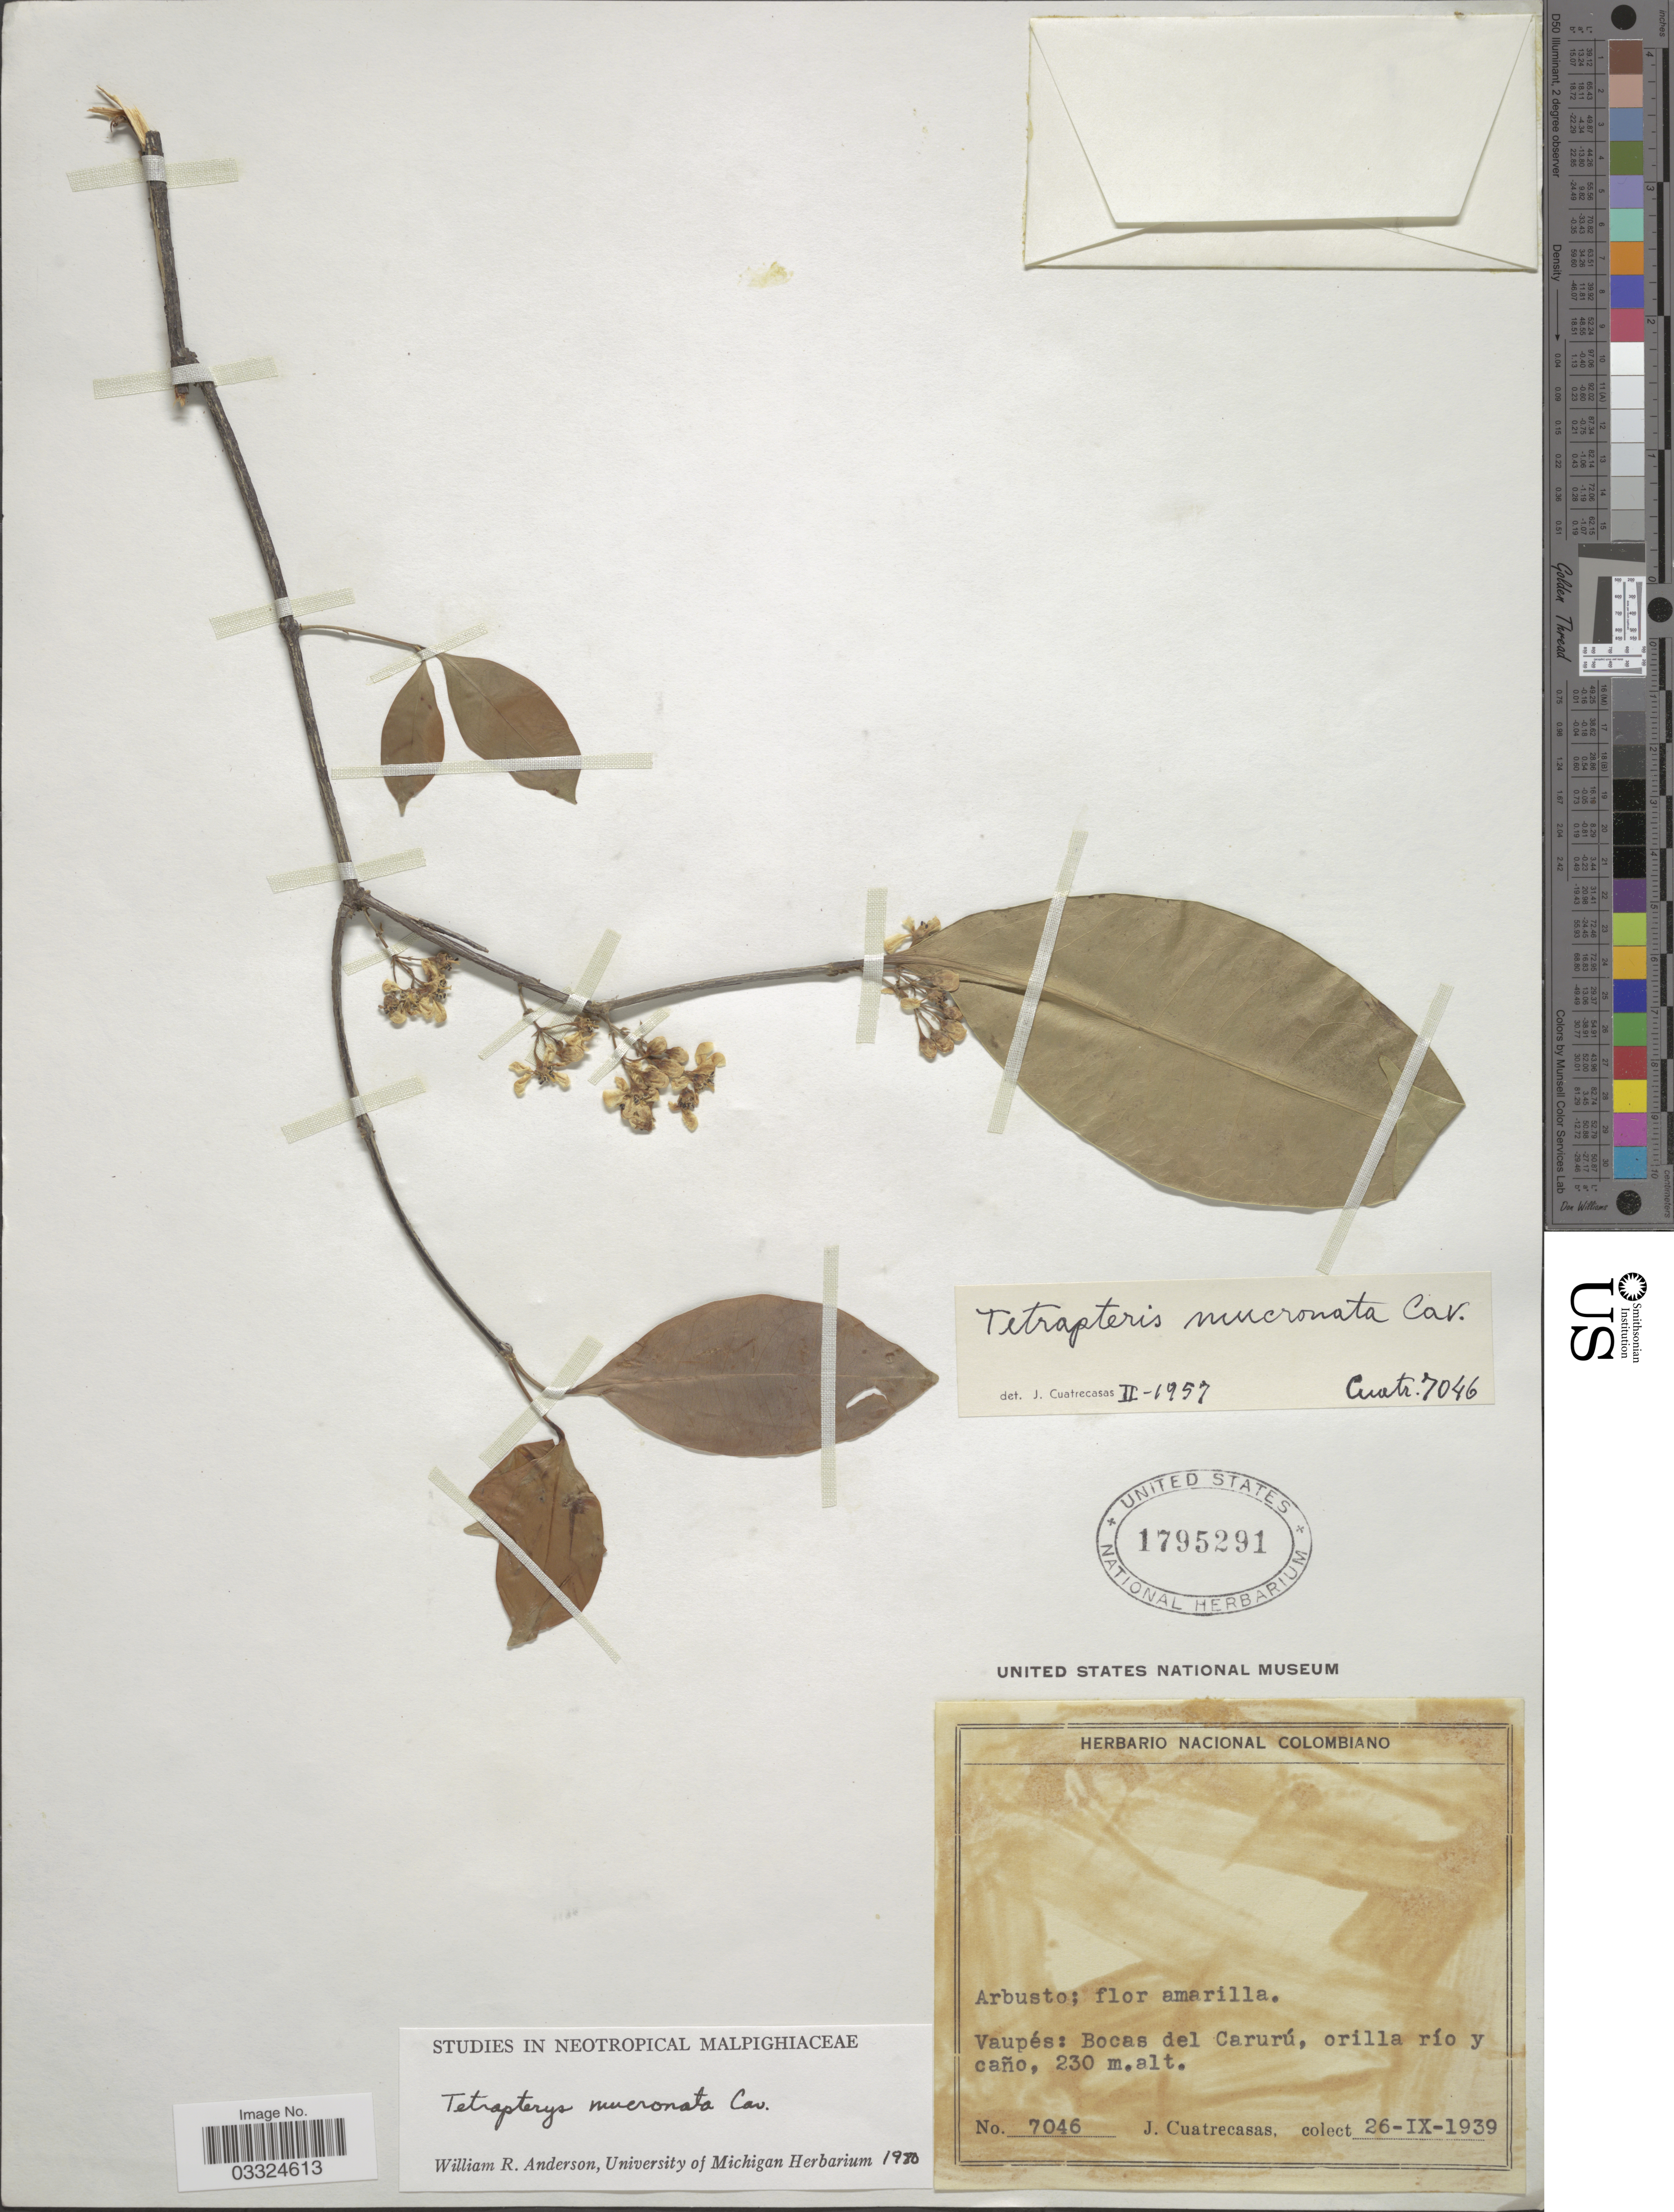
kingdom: Plantae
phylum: Tracheophyta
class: Magnoliopsida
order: Malpighiales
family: Malpighiaceae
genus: Tetrapterys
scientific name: Tetrapterys mucronata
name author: Cav.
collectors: J. Cuatrecasas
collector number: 7046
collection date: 1939-09-26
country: Colombia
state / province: Vaupés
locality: Bocas del Carurú, orilla río y caño.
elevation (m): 230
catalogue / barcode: US 1795291